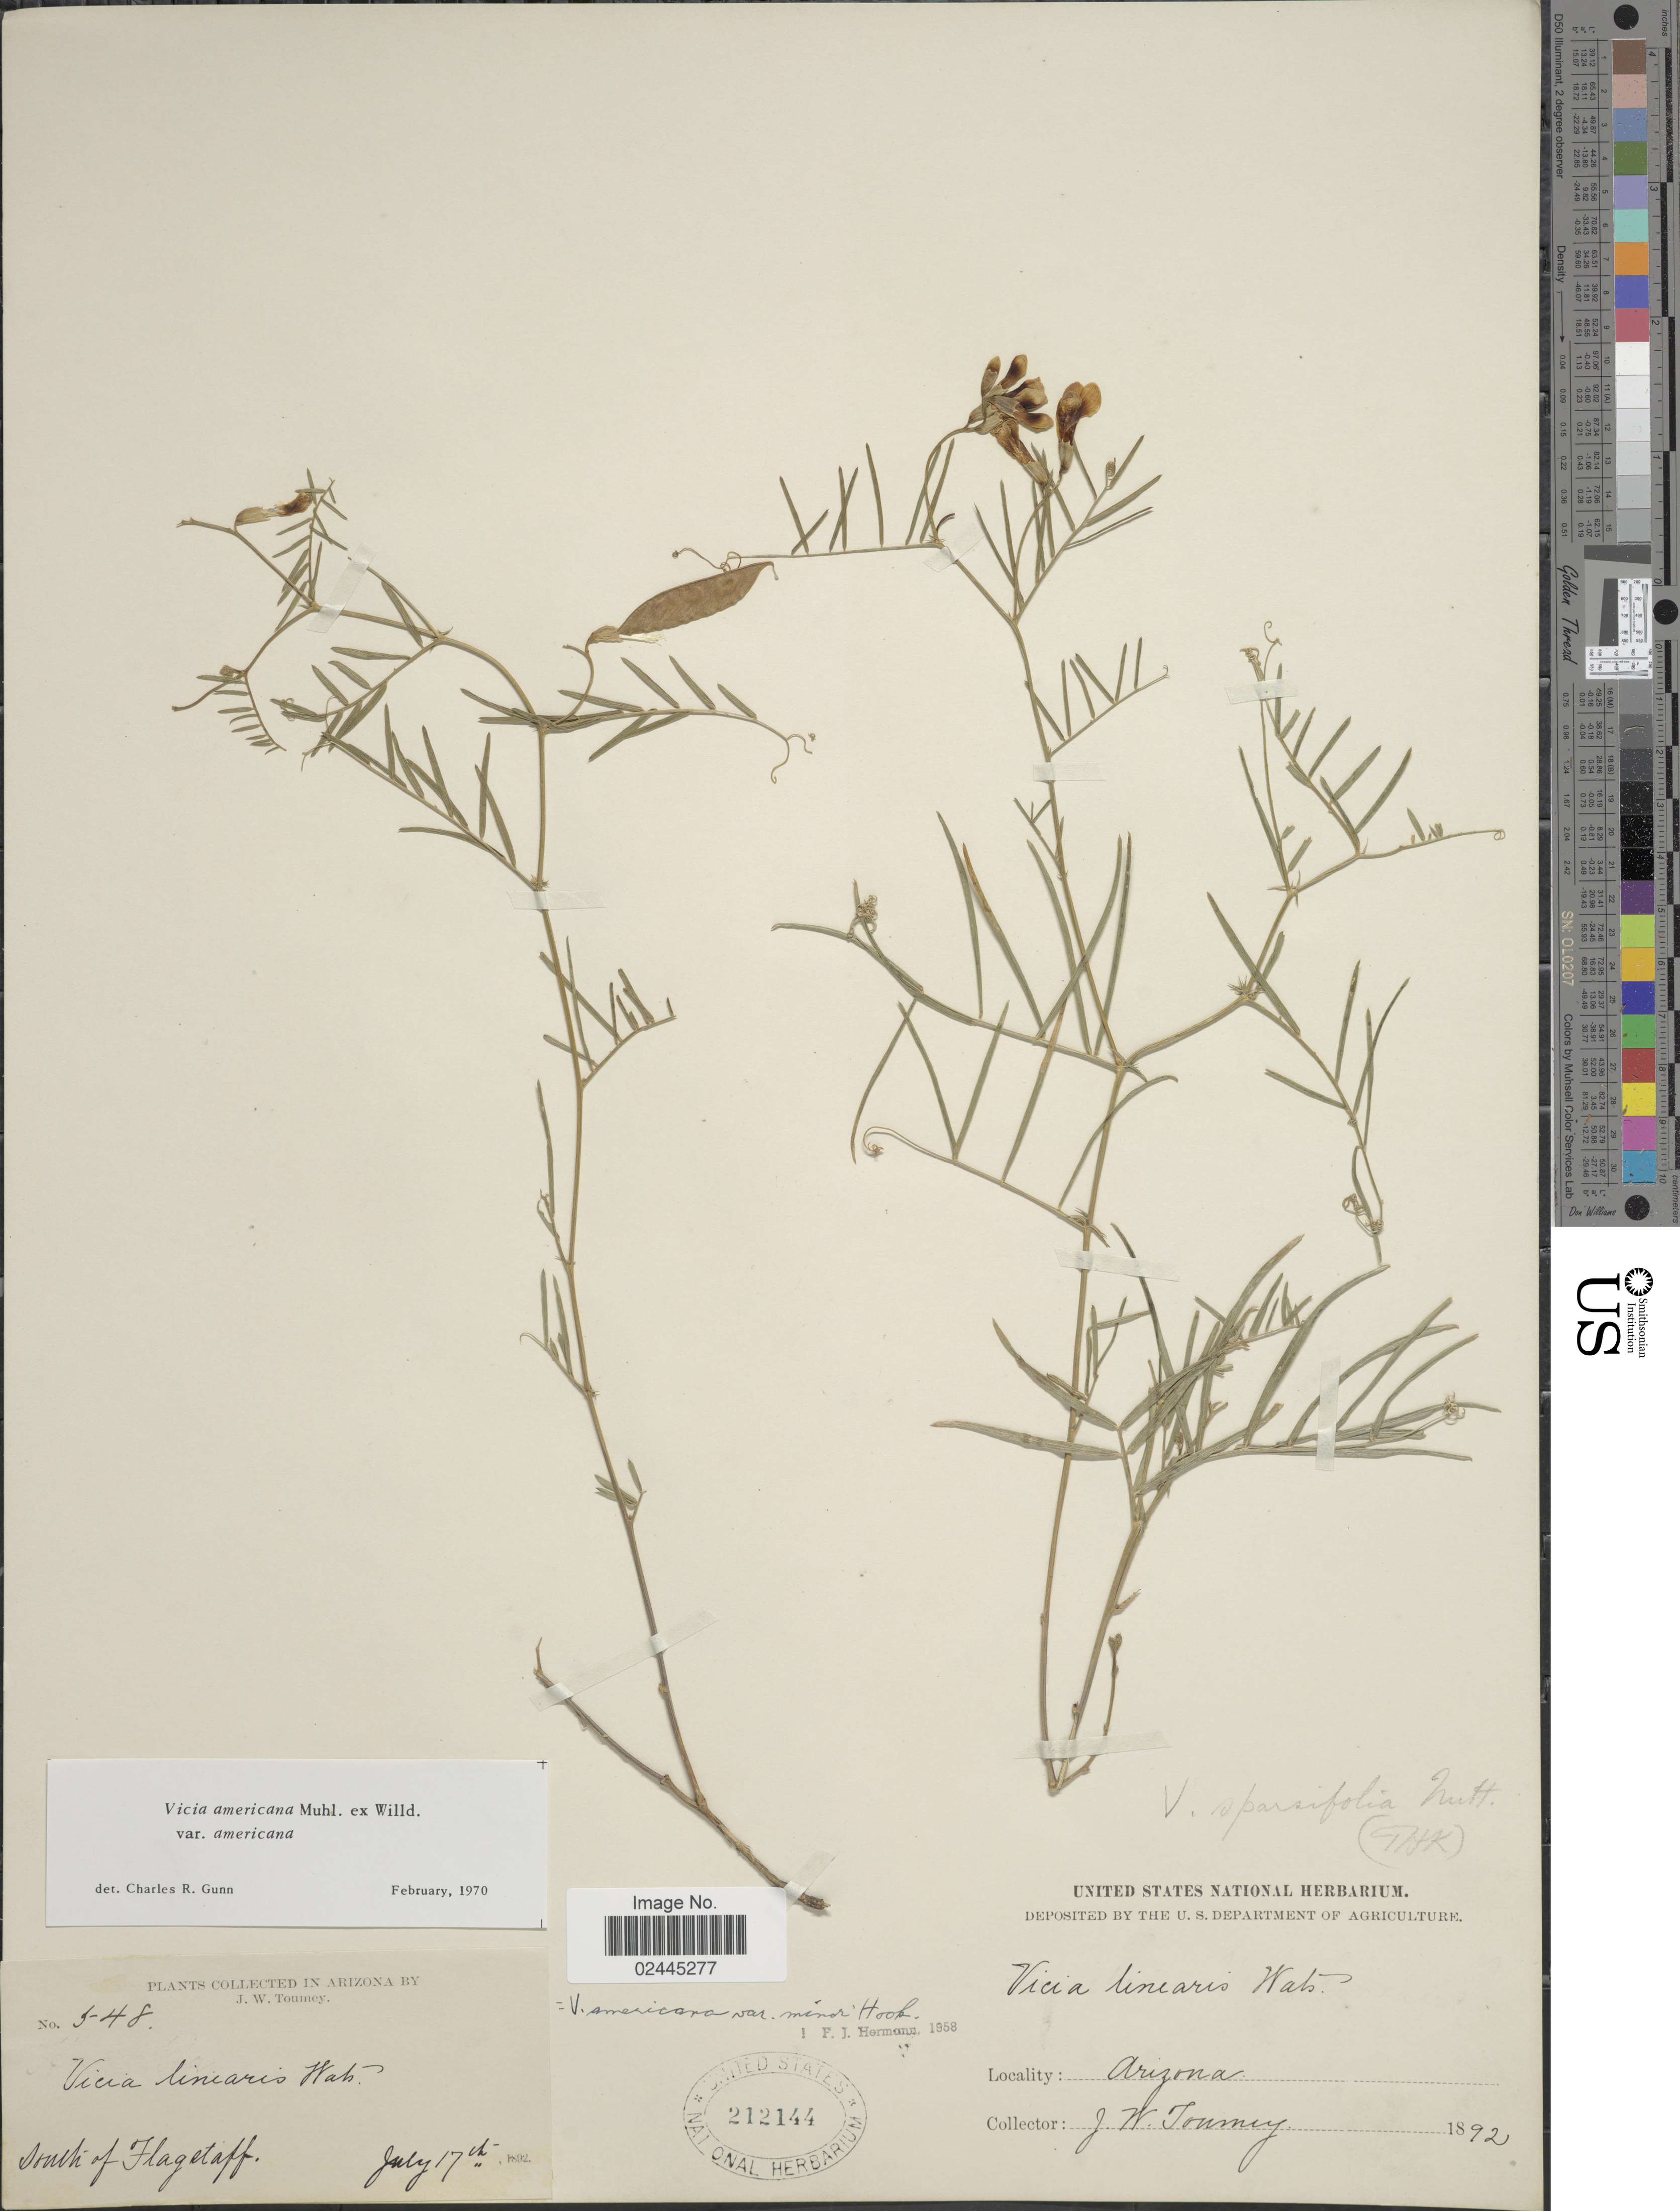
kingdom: Plantae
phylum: Tracheophyta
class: Magnoliopsida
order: Fabales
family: Fabaceae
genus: Vicia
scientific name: Vicia americana var. americana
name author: Muhl. ex Willd.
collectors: J. W. Toumey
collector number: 548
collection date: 1892-07-17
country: United States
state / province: Arizona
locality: South of Flagstaff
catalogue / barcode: US 212144